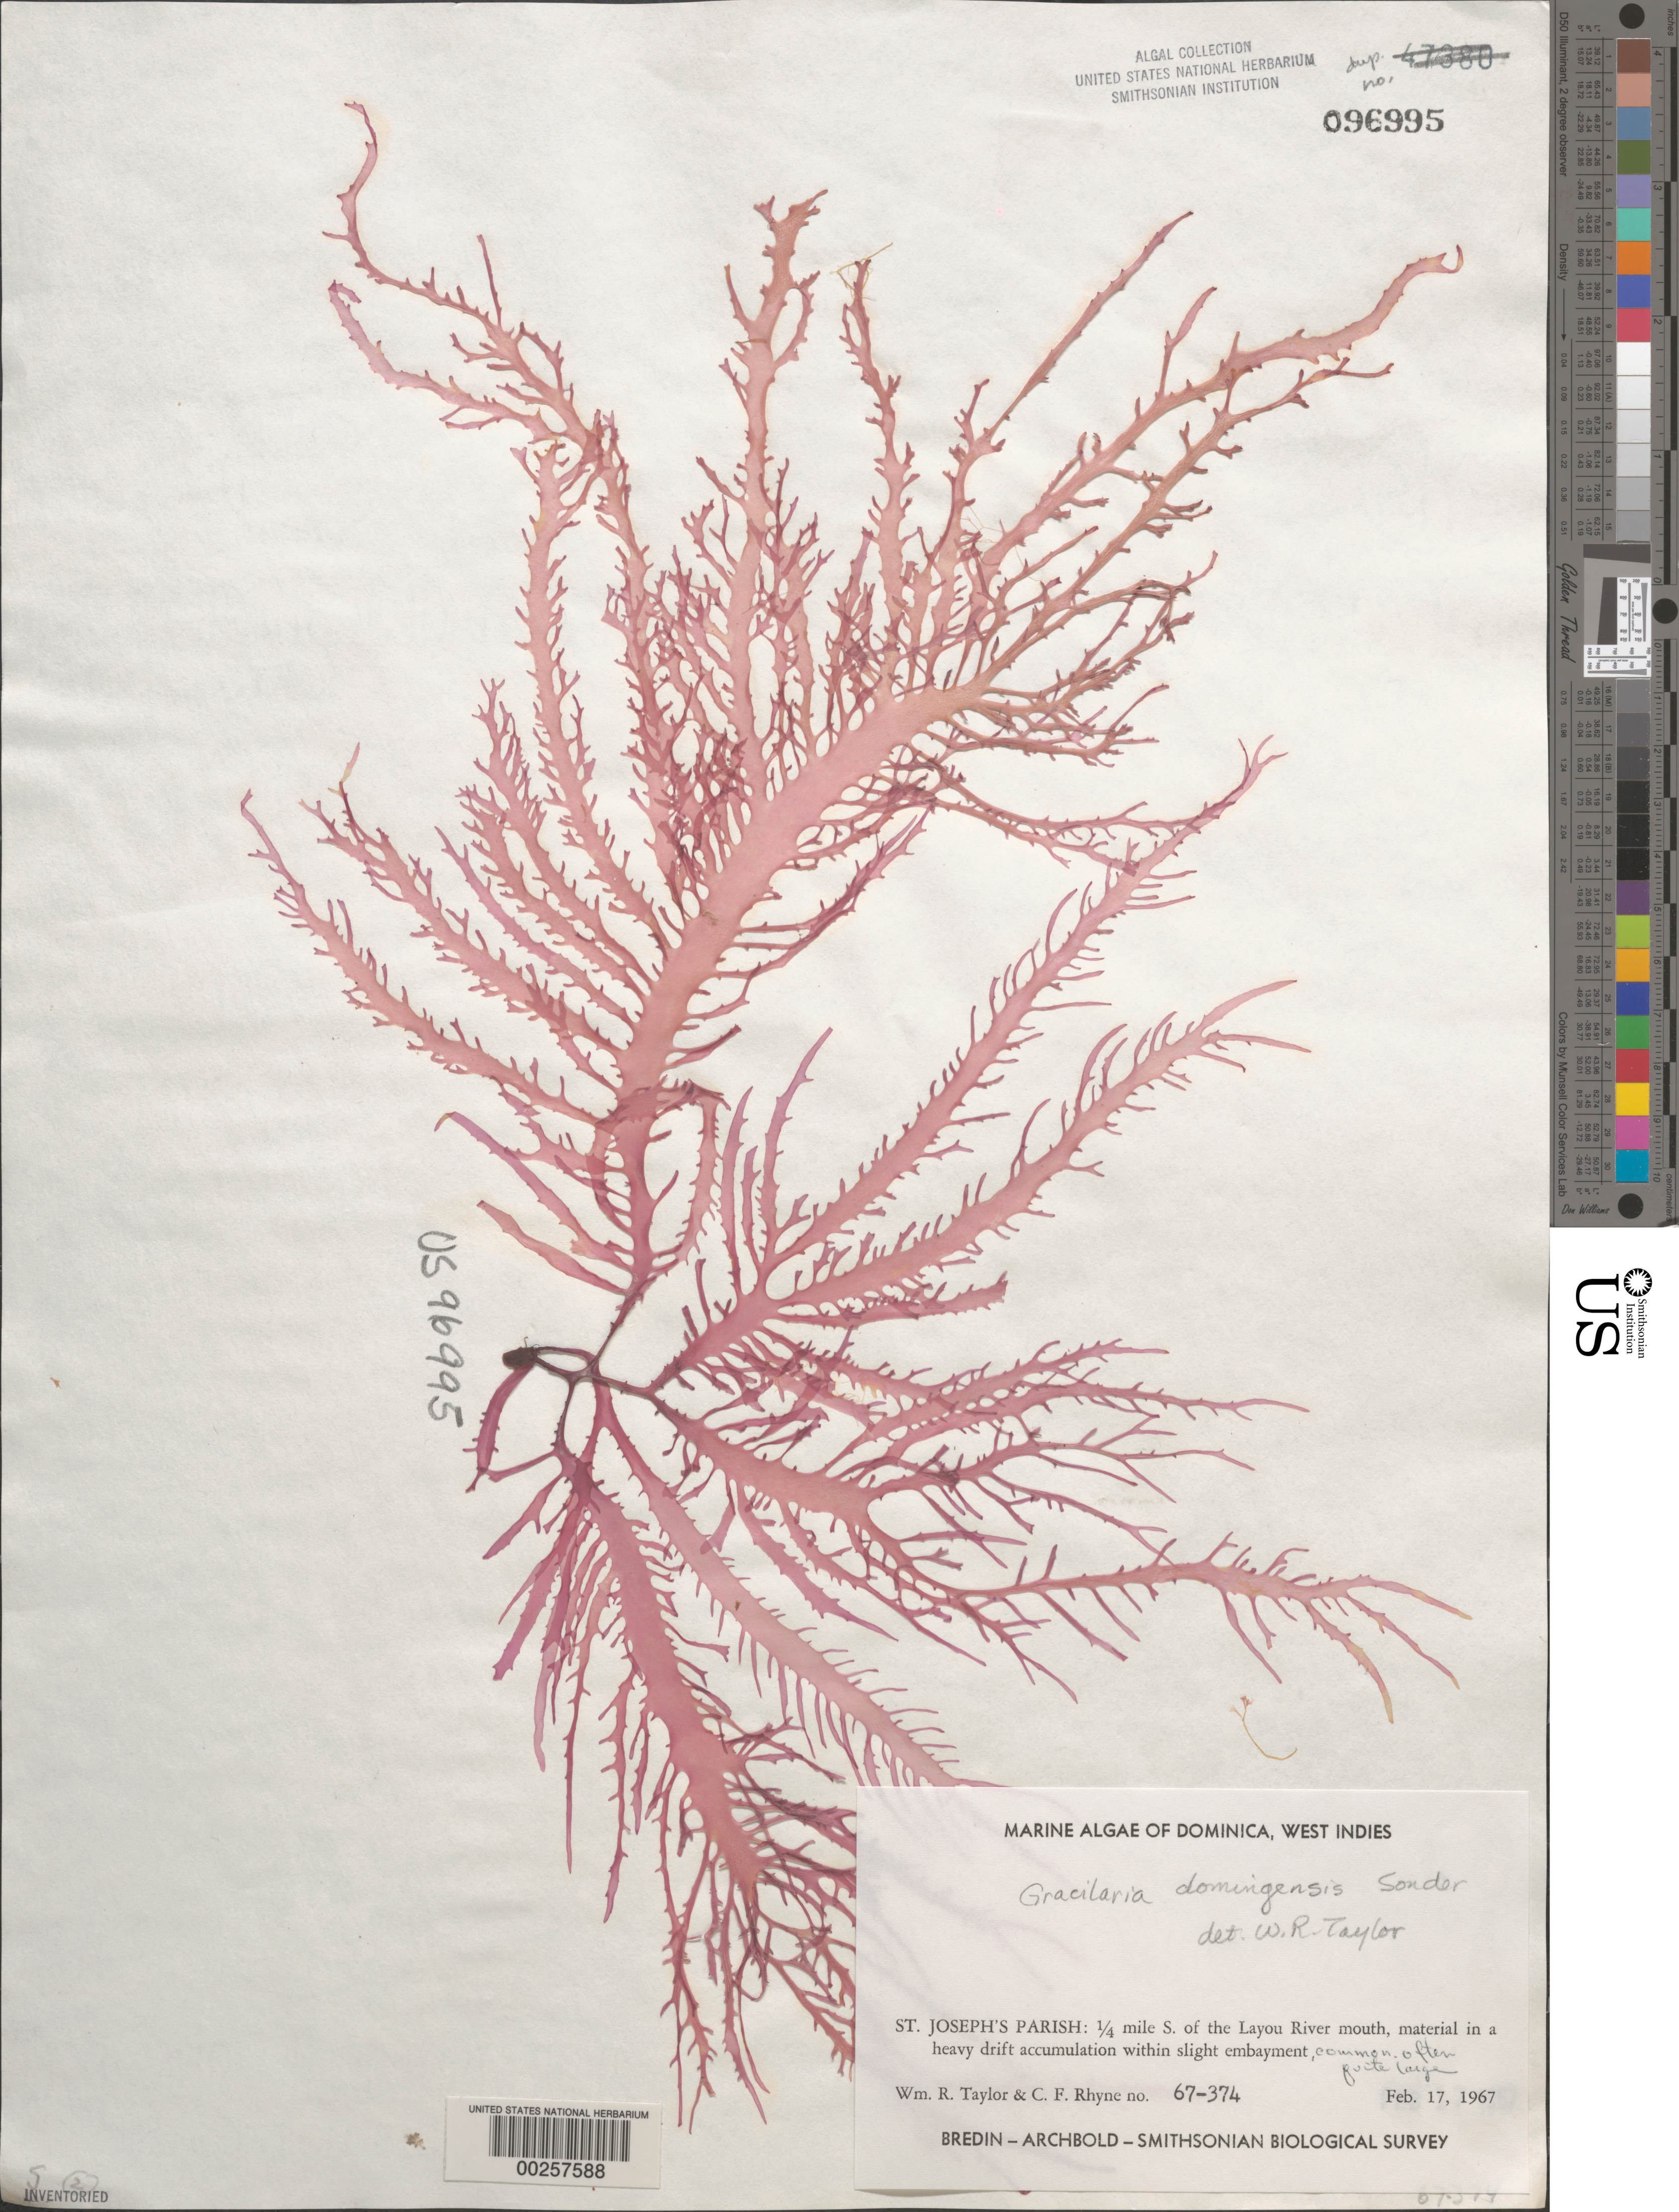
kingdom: Plantae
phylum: Rhodophyta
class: Florideophyceae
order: Gracilariales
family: Gracilariaceae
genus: Gracilaria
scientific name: Gracilaria domingensis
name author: (Kütz.) O.G. Sond. in Dickie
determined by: Taylor, William R.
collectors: W. R. Taylor & C. Rhyne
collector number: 67-374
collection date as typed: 17 Feb 1967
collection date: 1967-02-17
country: Dominica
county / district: St. Joseph's Parish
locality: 0.25 mile south of Layou River mouth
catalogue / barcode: US 96995